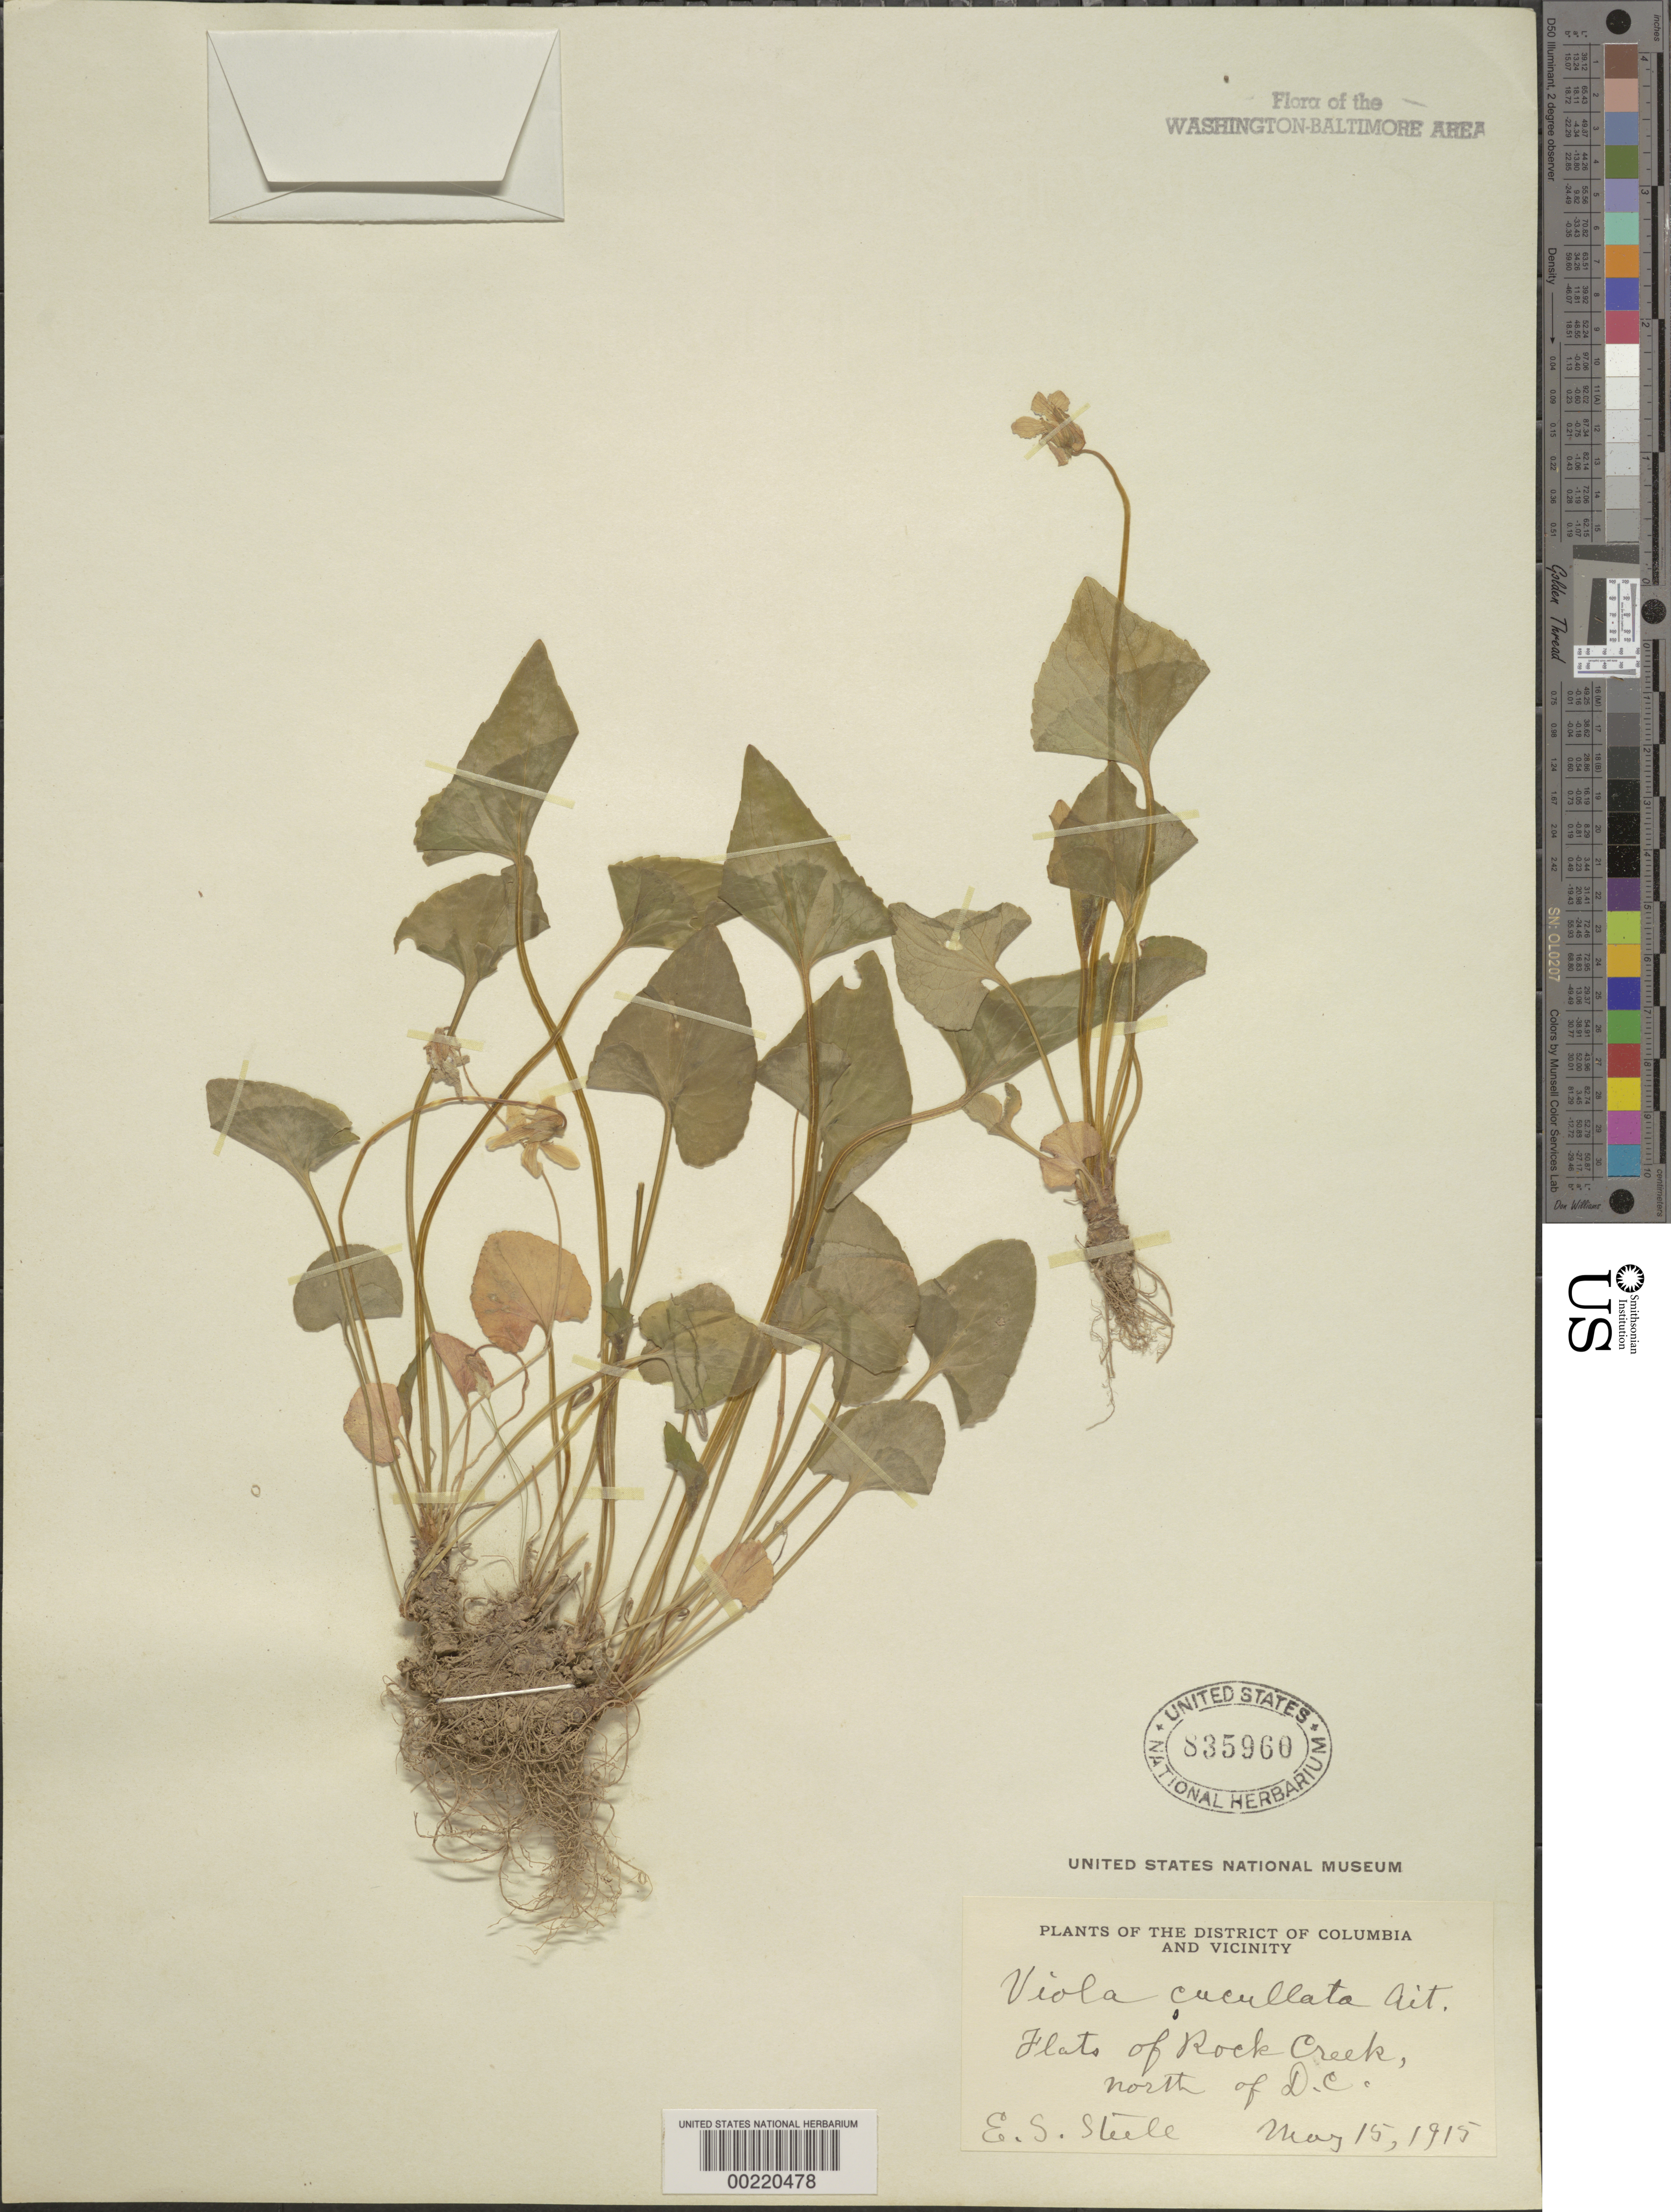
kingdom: Plantae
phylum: Tracheophyta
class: Magnoliopsida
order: Malpighiales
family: Violaceae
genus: Viola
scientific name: Viola sp.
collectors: E. Steele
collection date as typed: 15 May 1915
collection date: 1915-05-15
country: United States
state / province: District of Columbia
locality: Rock Creek Rock Creek Park and vicinity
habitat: Flats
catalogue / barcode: US 835960